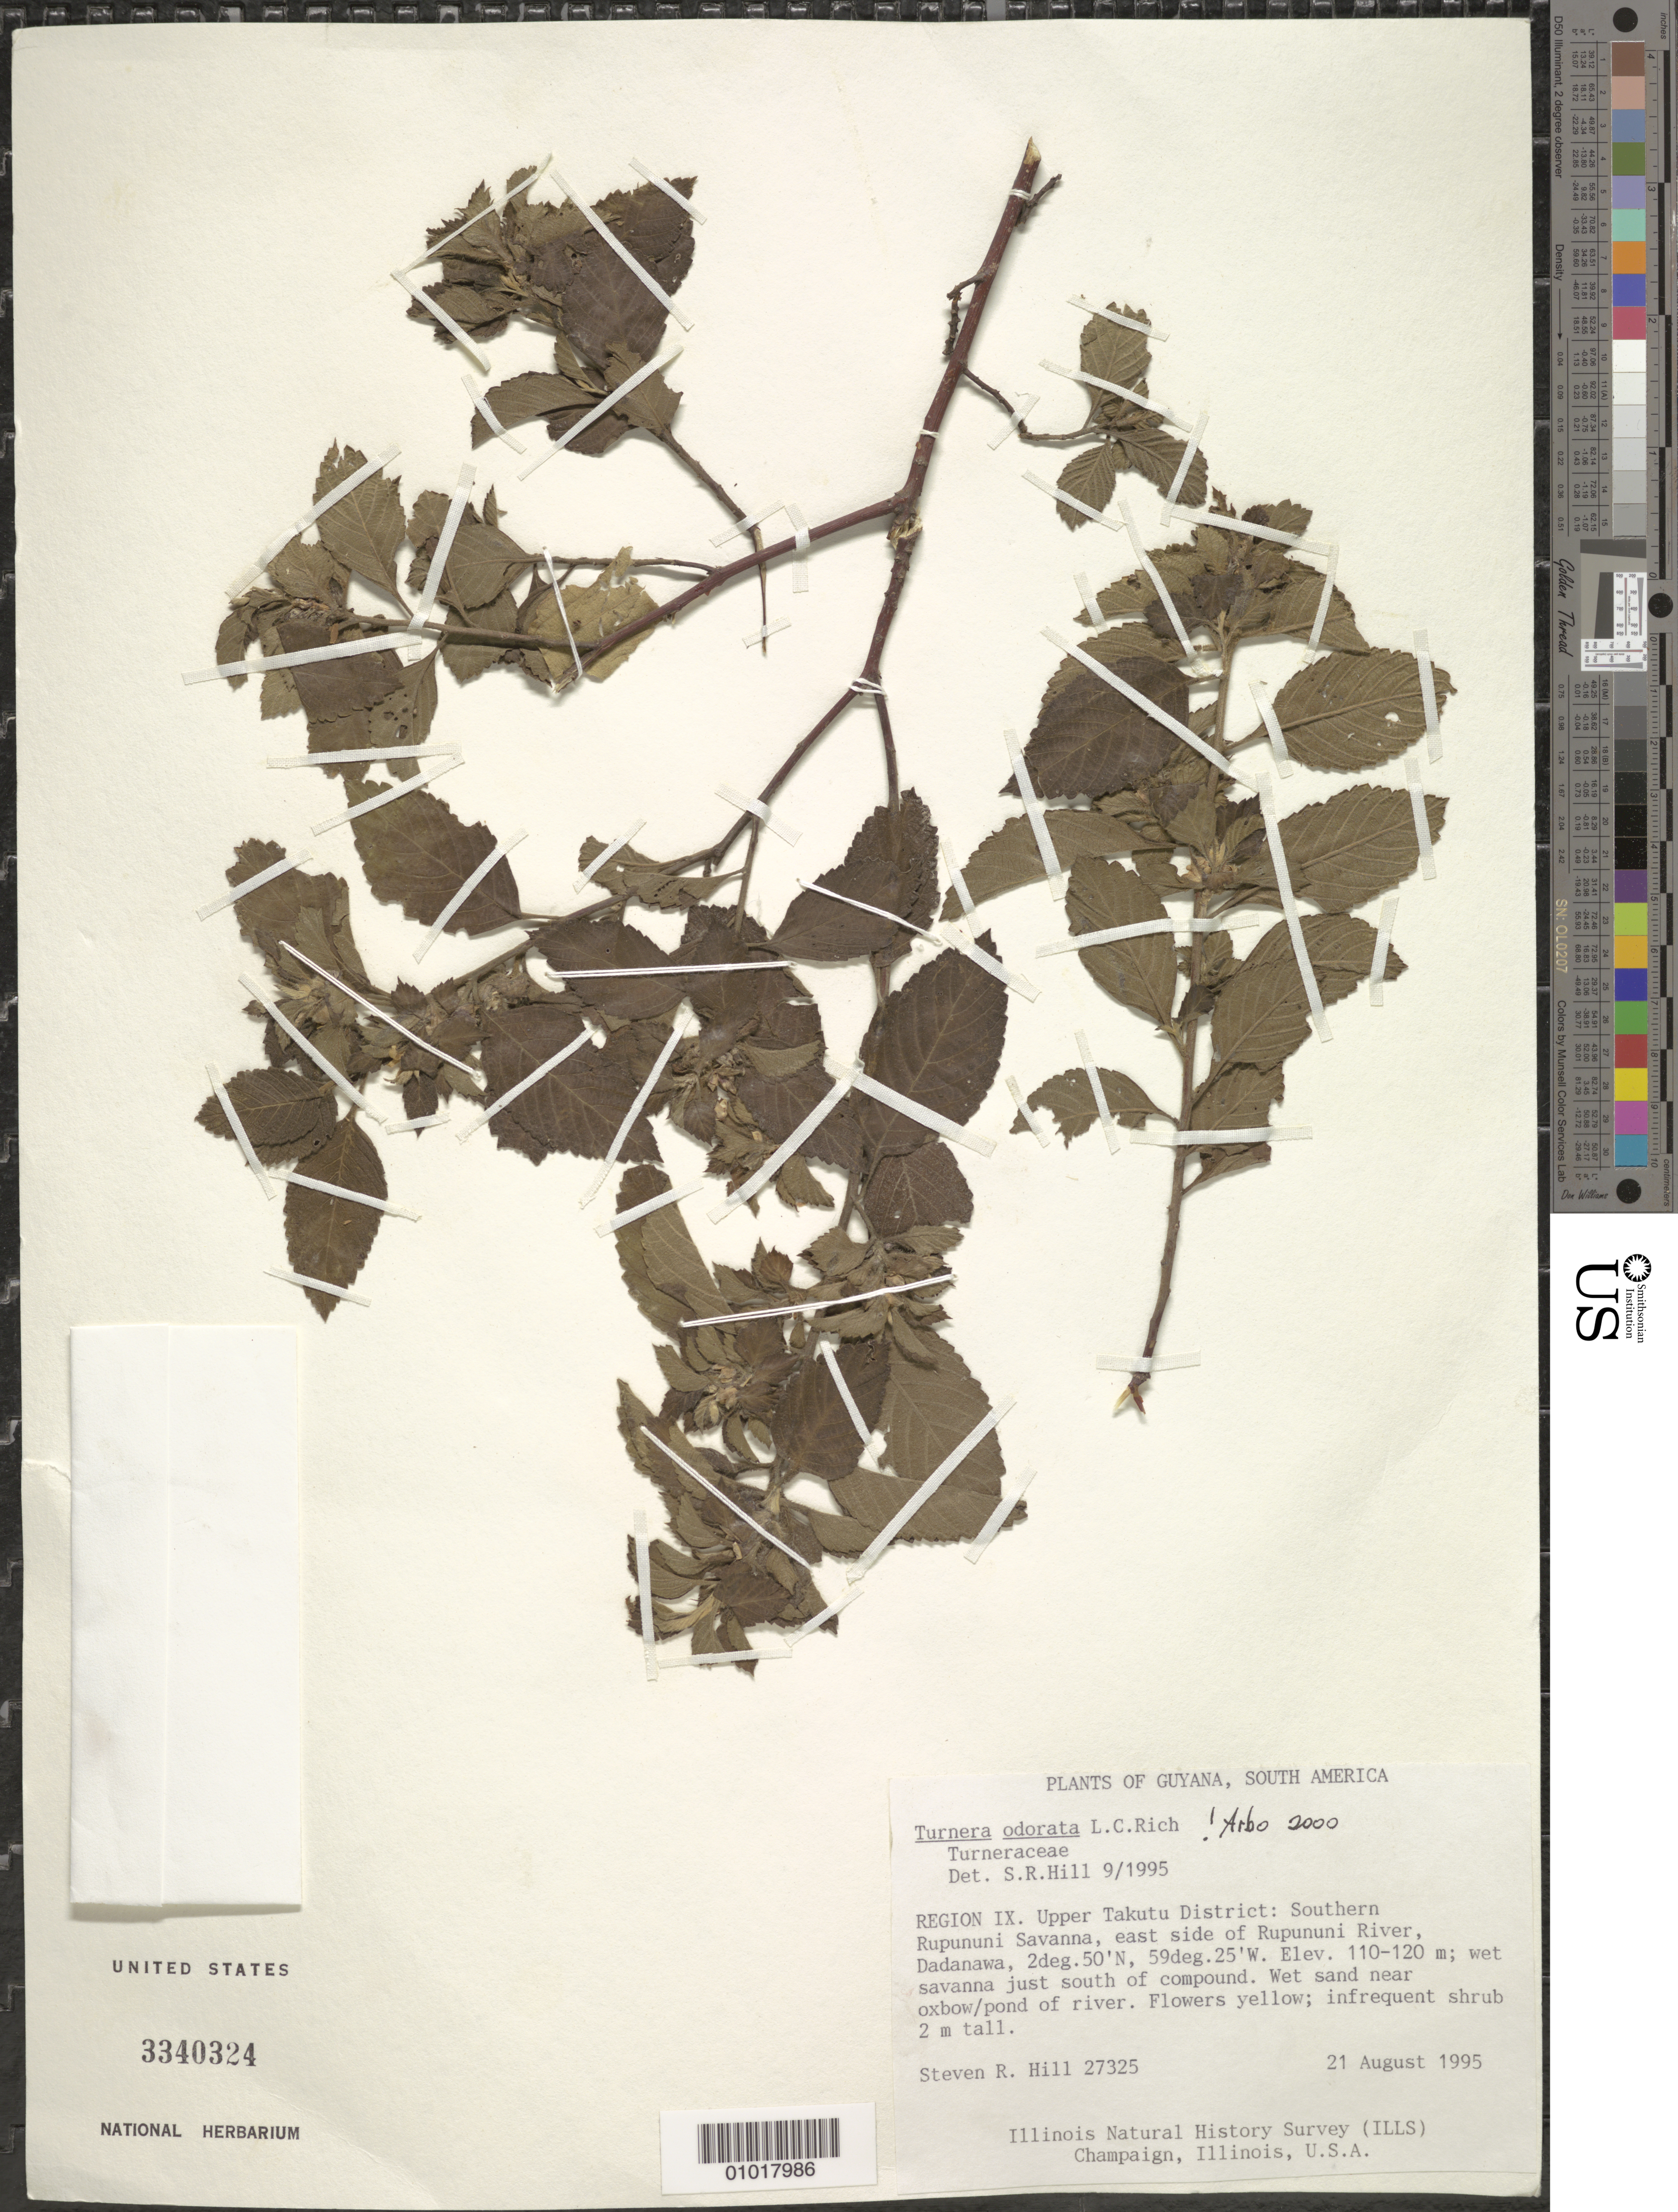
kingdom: Plantae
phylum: Tracheophyta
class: Magnoliopsida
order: Malpighiales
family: Turneraceae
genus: Turnera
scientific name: Turnera odorata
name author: Rich.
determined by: Arbo, M. M.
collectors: S. R. Hill, C. N. Horn & J. H. Wiersema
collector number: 27325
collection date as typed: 21-Aug-95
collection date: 1995-08-21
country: Guyana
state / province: U. Takutu-U. Essequibo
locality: Dadanawa, southern Rupununi Savanna, E side of Rupununi R.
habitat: Wet sand near oxbow/pond of river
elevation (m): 110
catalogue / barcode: US 3340324